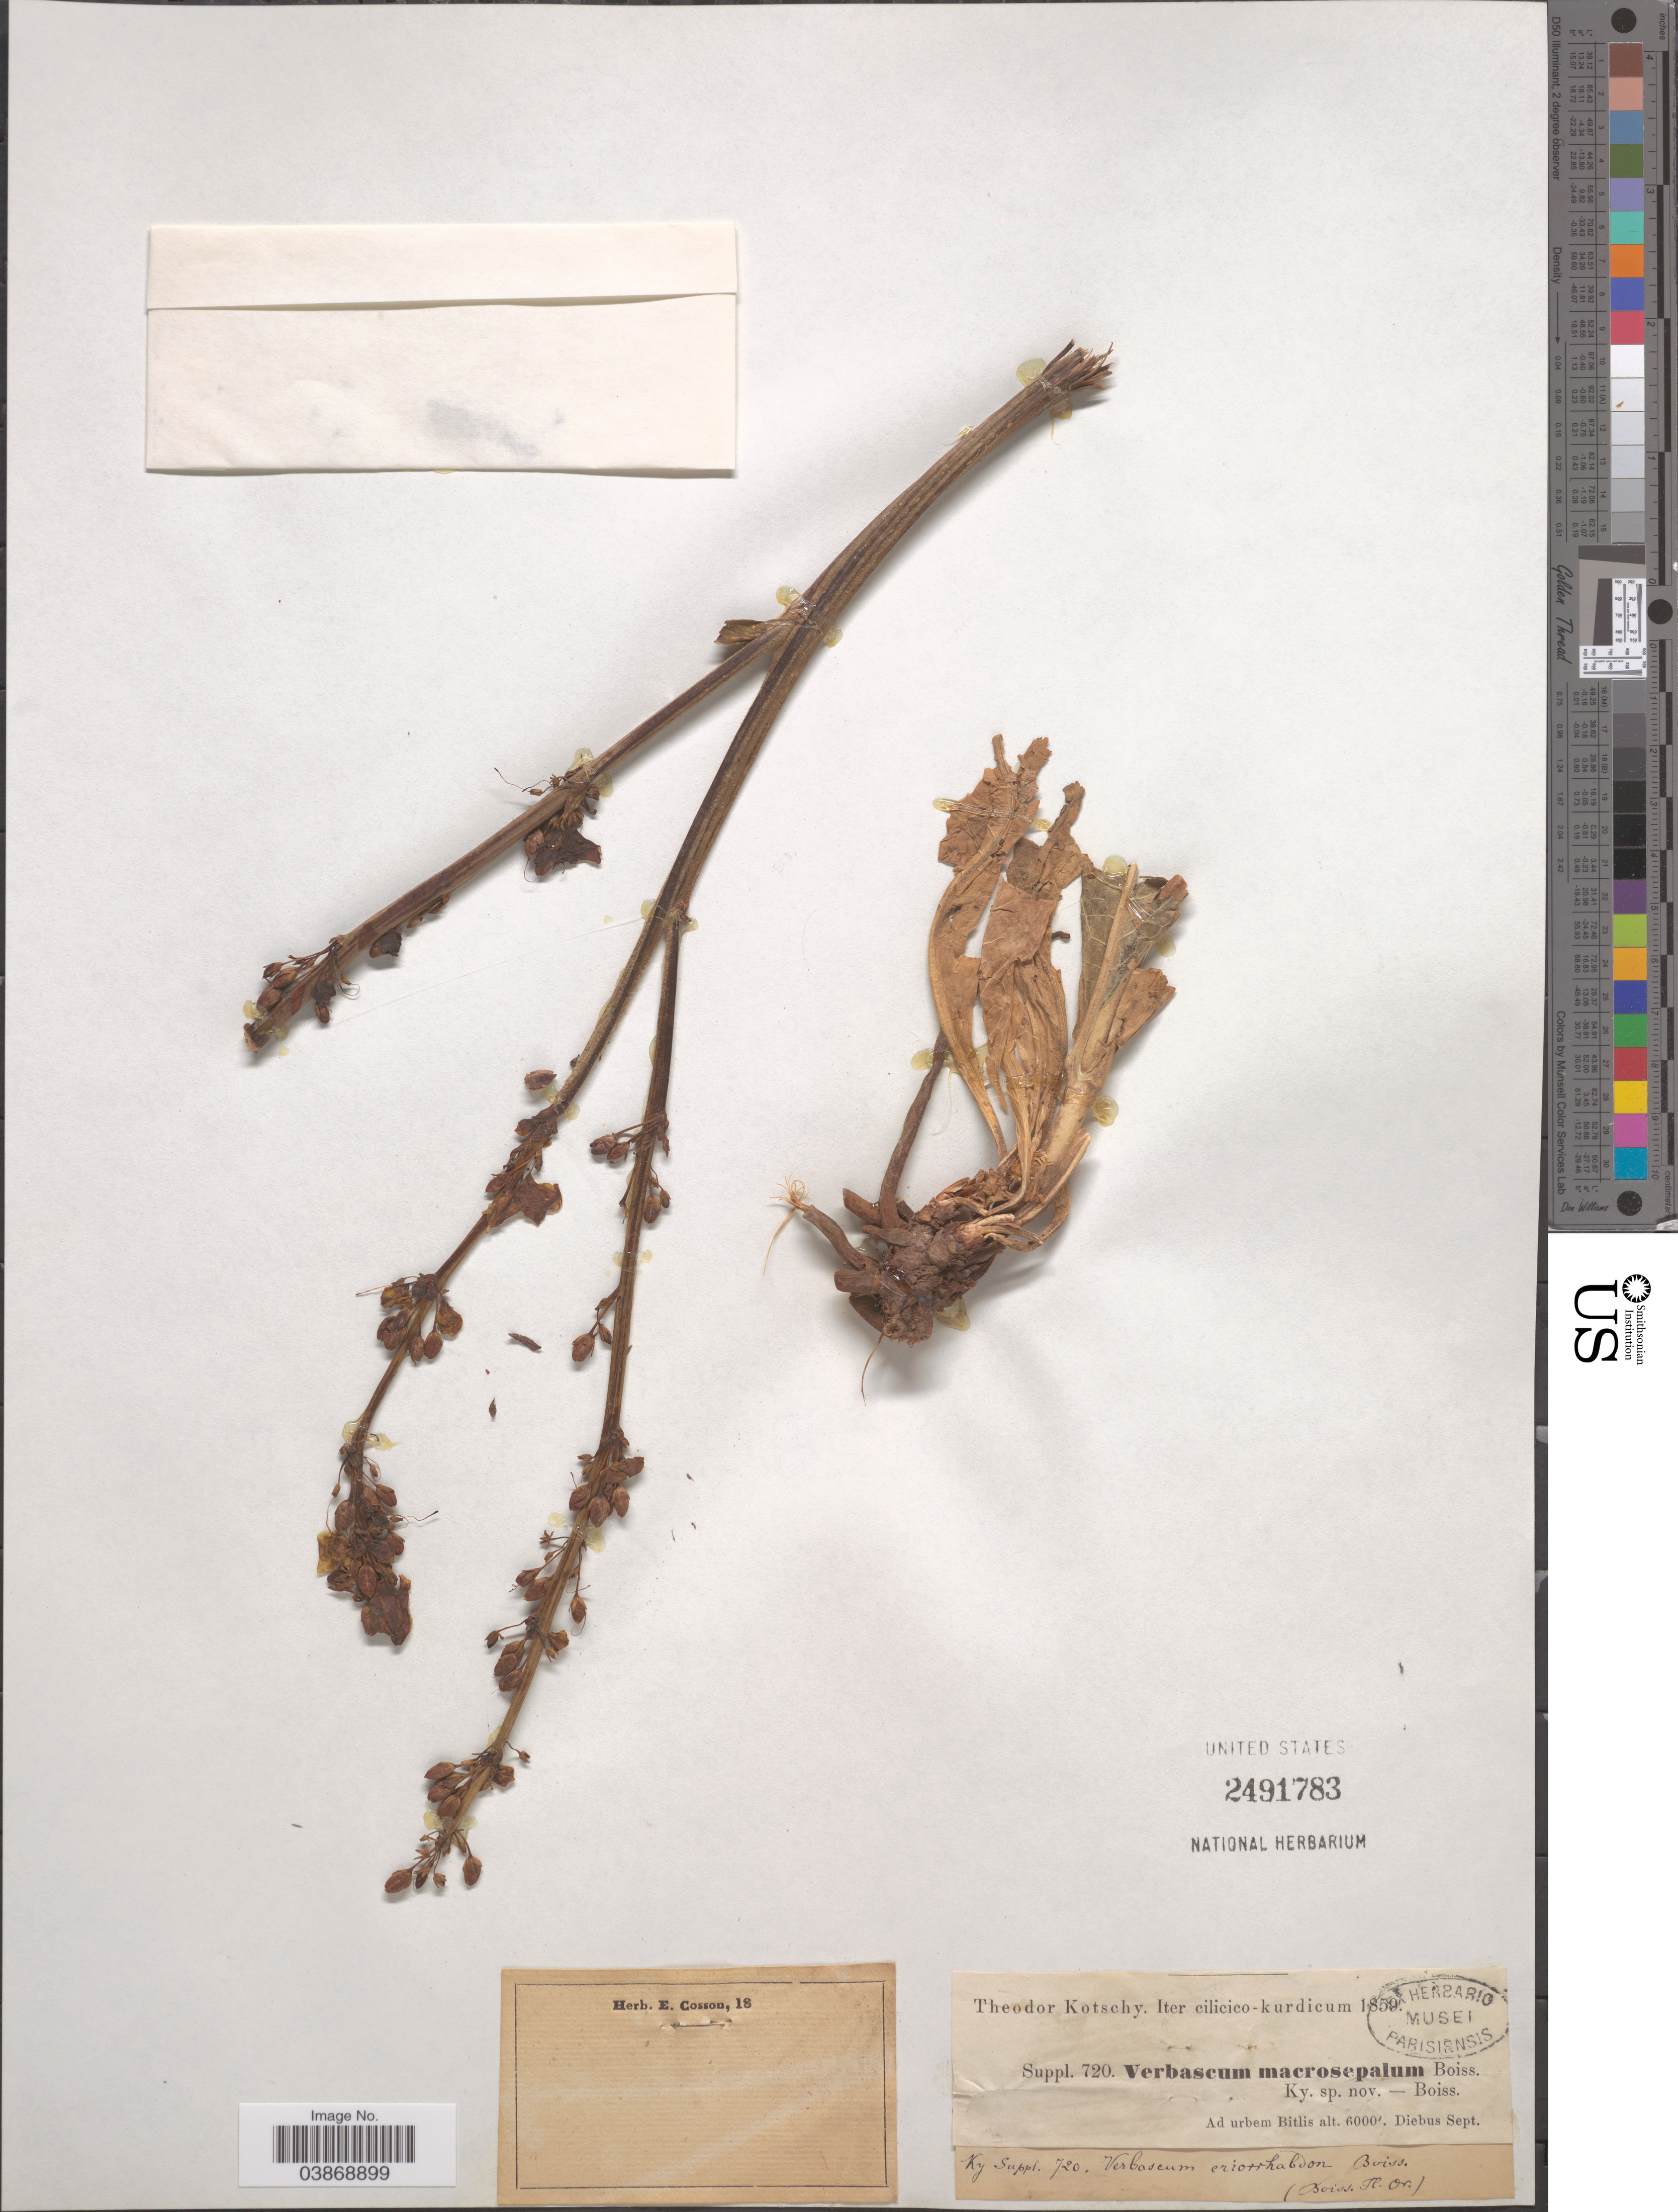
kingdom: Plantae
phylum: Tracheophyta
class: Magnoliopsida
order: Lamiales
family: Scrophulariaceae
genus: Verbascum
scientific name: Verbascum eriorrhabdon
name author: Boiss.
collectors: K. G. Kotschy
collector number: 720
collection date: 1859-09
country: Turkey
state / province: Bitlis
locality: Iter cilicico-kurdicum. Ad urbem Bitlis.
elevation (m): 1829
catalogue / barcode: US 2491783